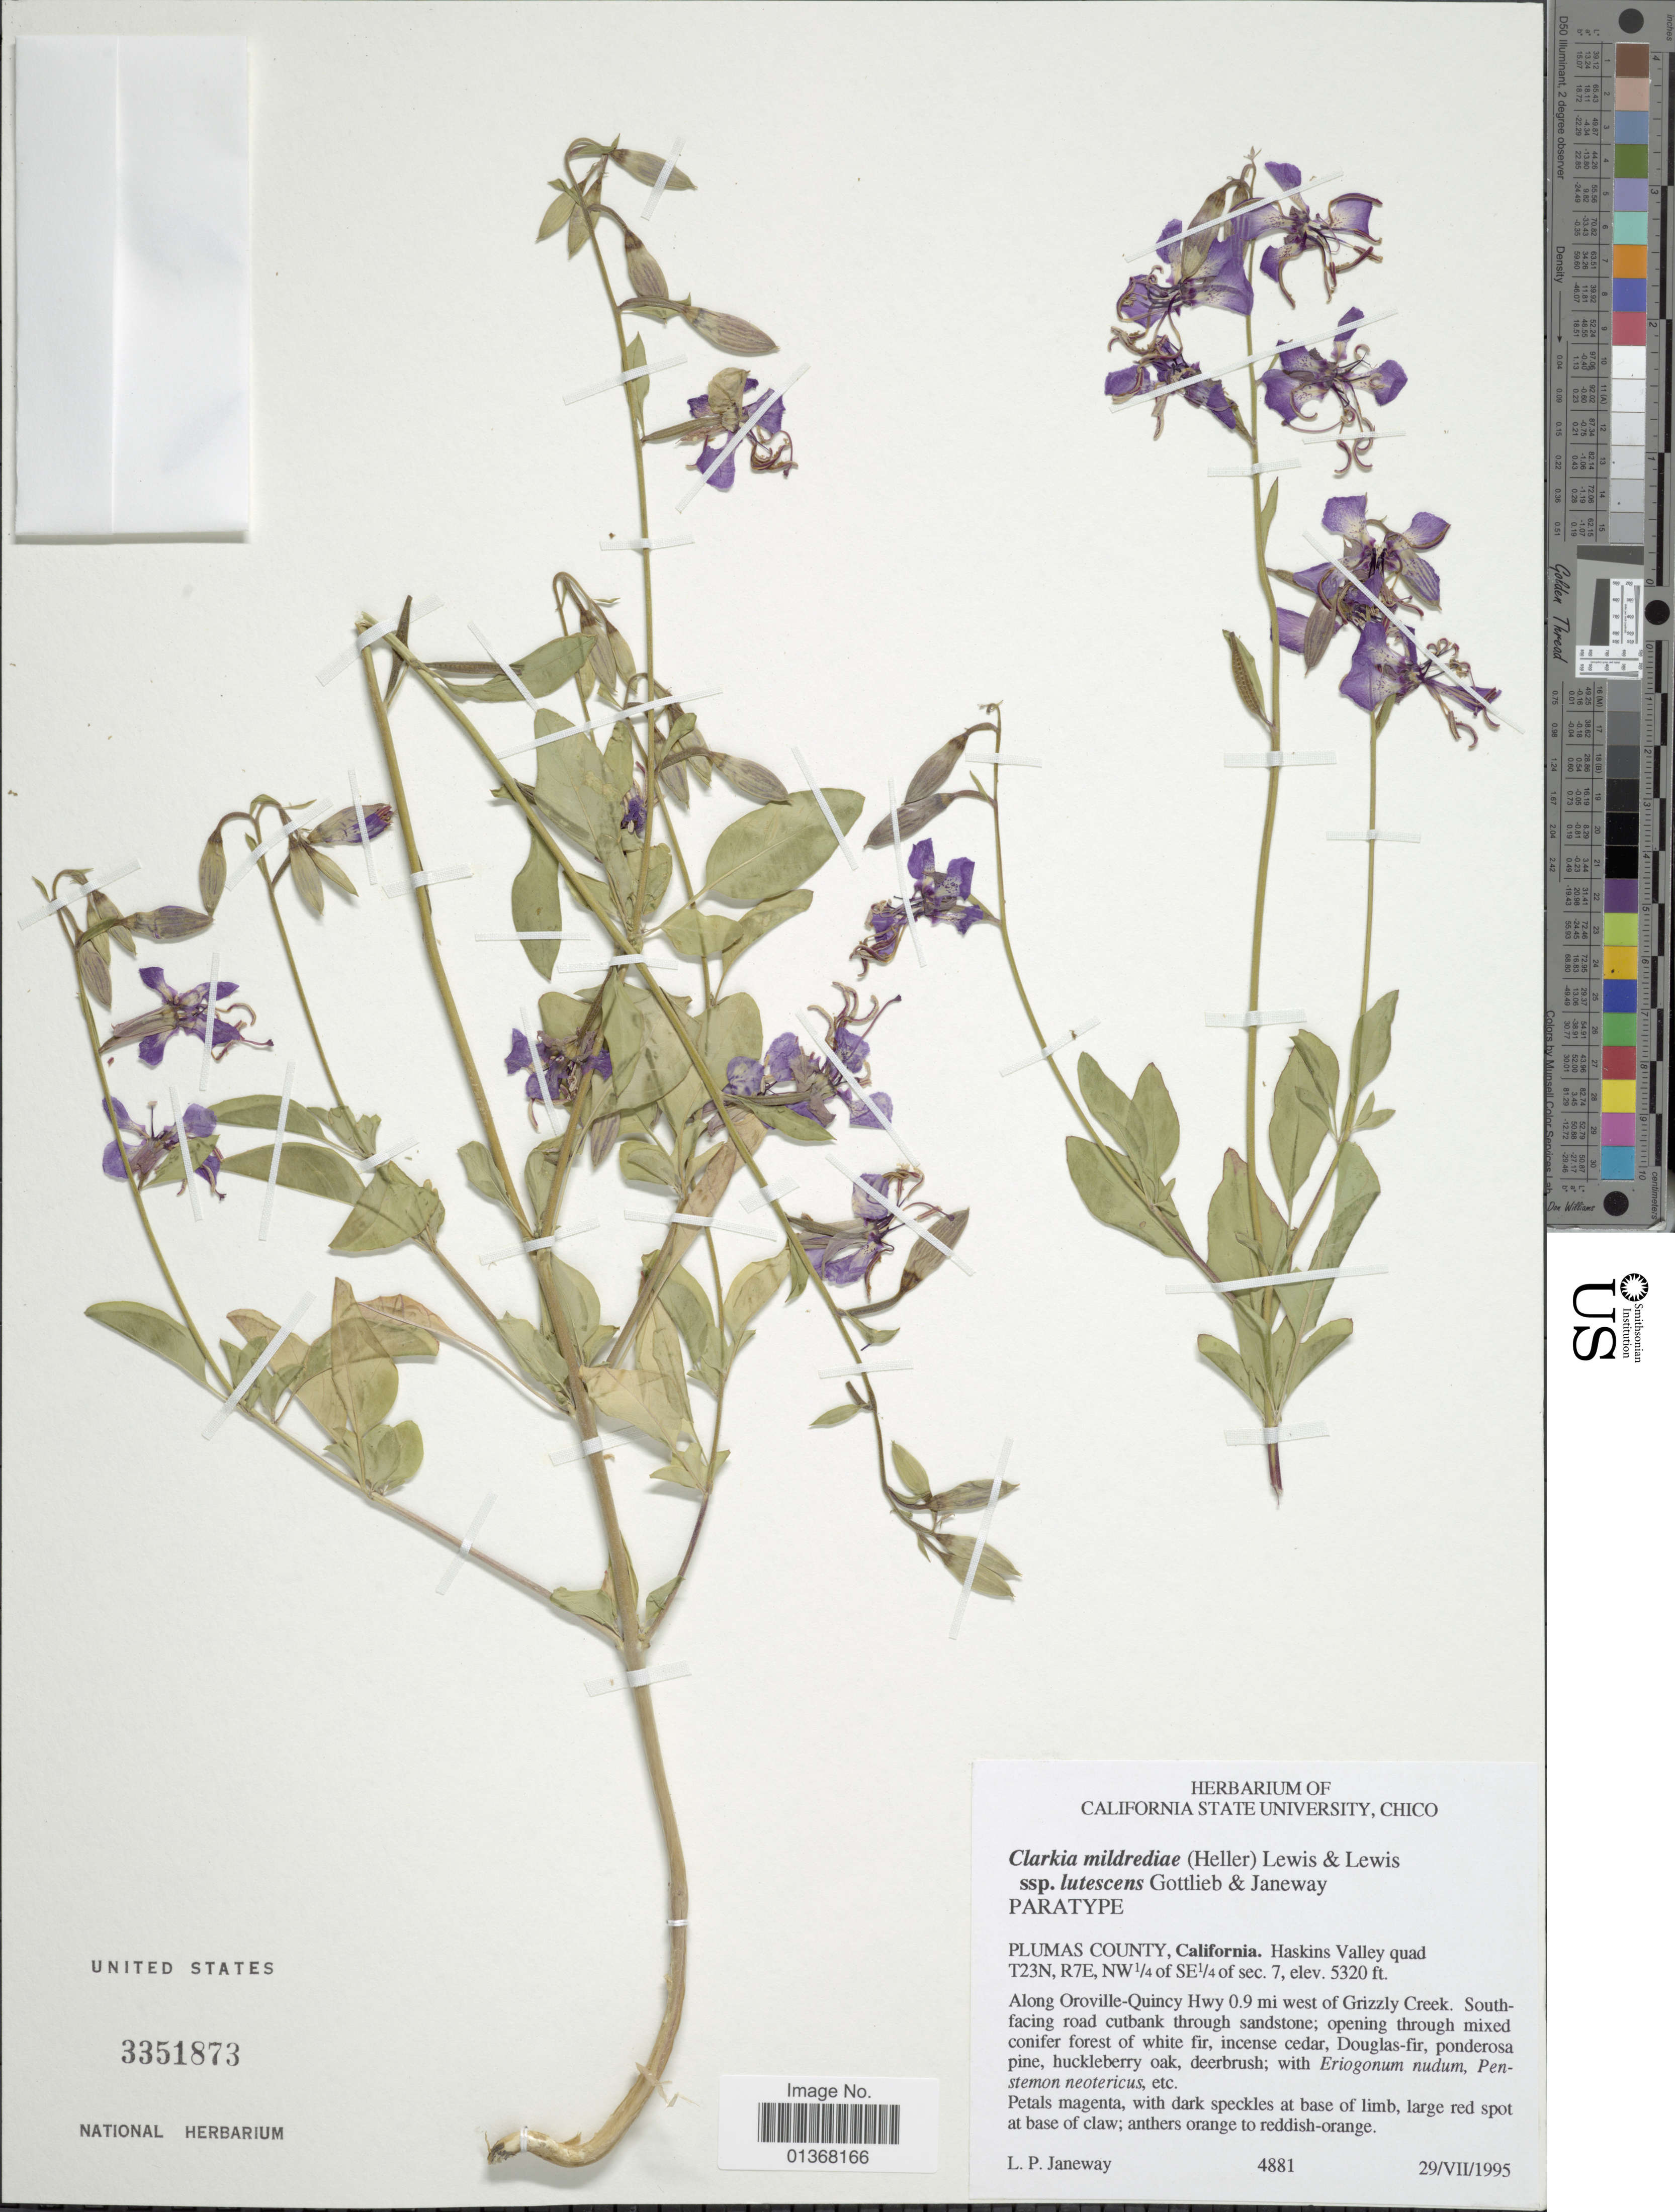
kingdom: Plantae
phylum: Tracheophyta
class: Magnoliopsida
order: Myrtales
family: Onagraceae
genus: Clarkia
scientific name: Clarkia mildrediae subsp. lutescens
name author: (A. Heller) Gottlieb & Janeway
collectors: L. P. Janeway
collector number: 4881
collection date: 1995-07-29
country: United States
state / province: California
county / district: Plumas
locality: Plumas County, Haskins Valley quad T23N, R7E, NW¼ of SE¼ of sec. 7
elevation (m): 1622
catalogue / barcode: US 3351873